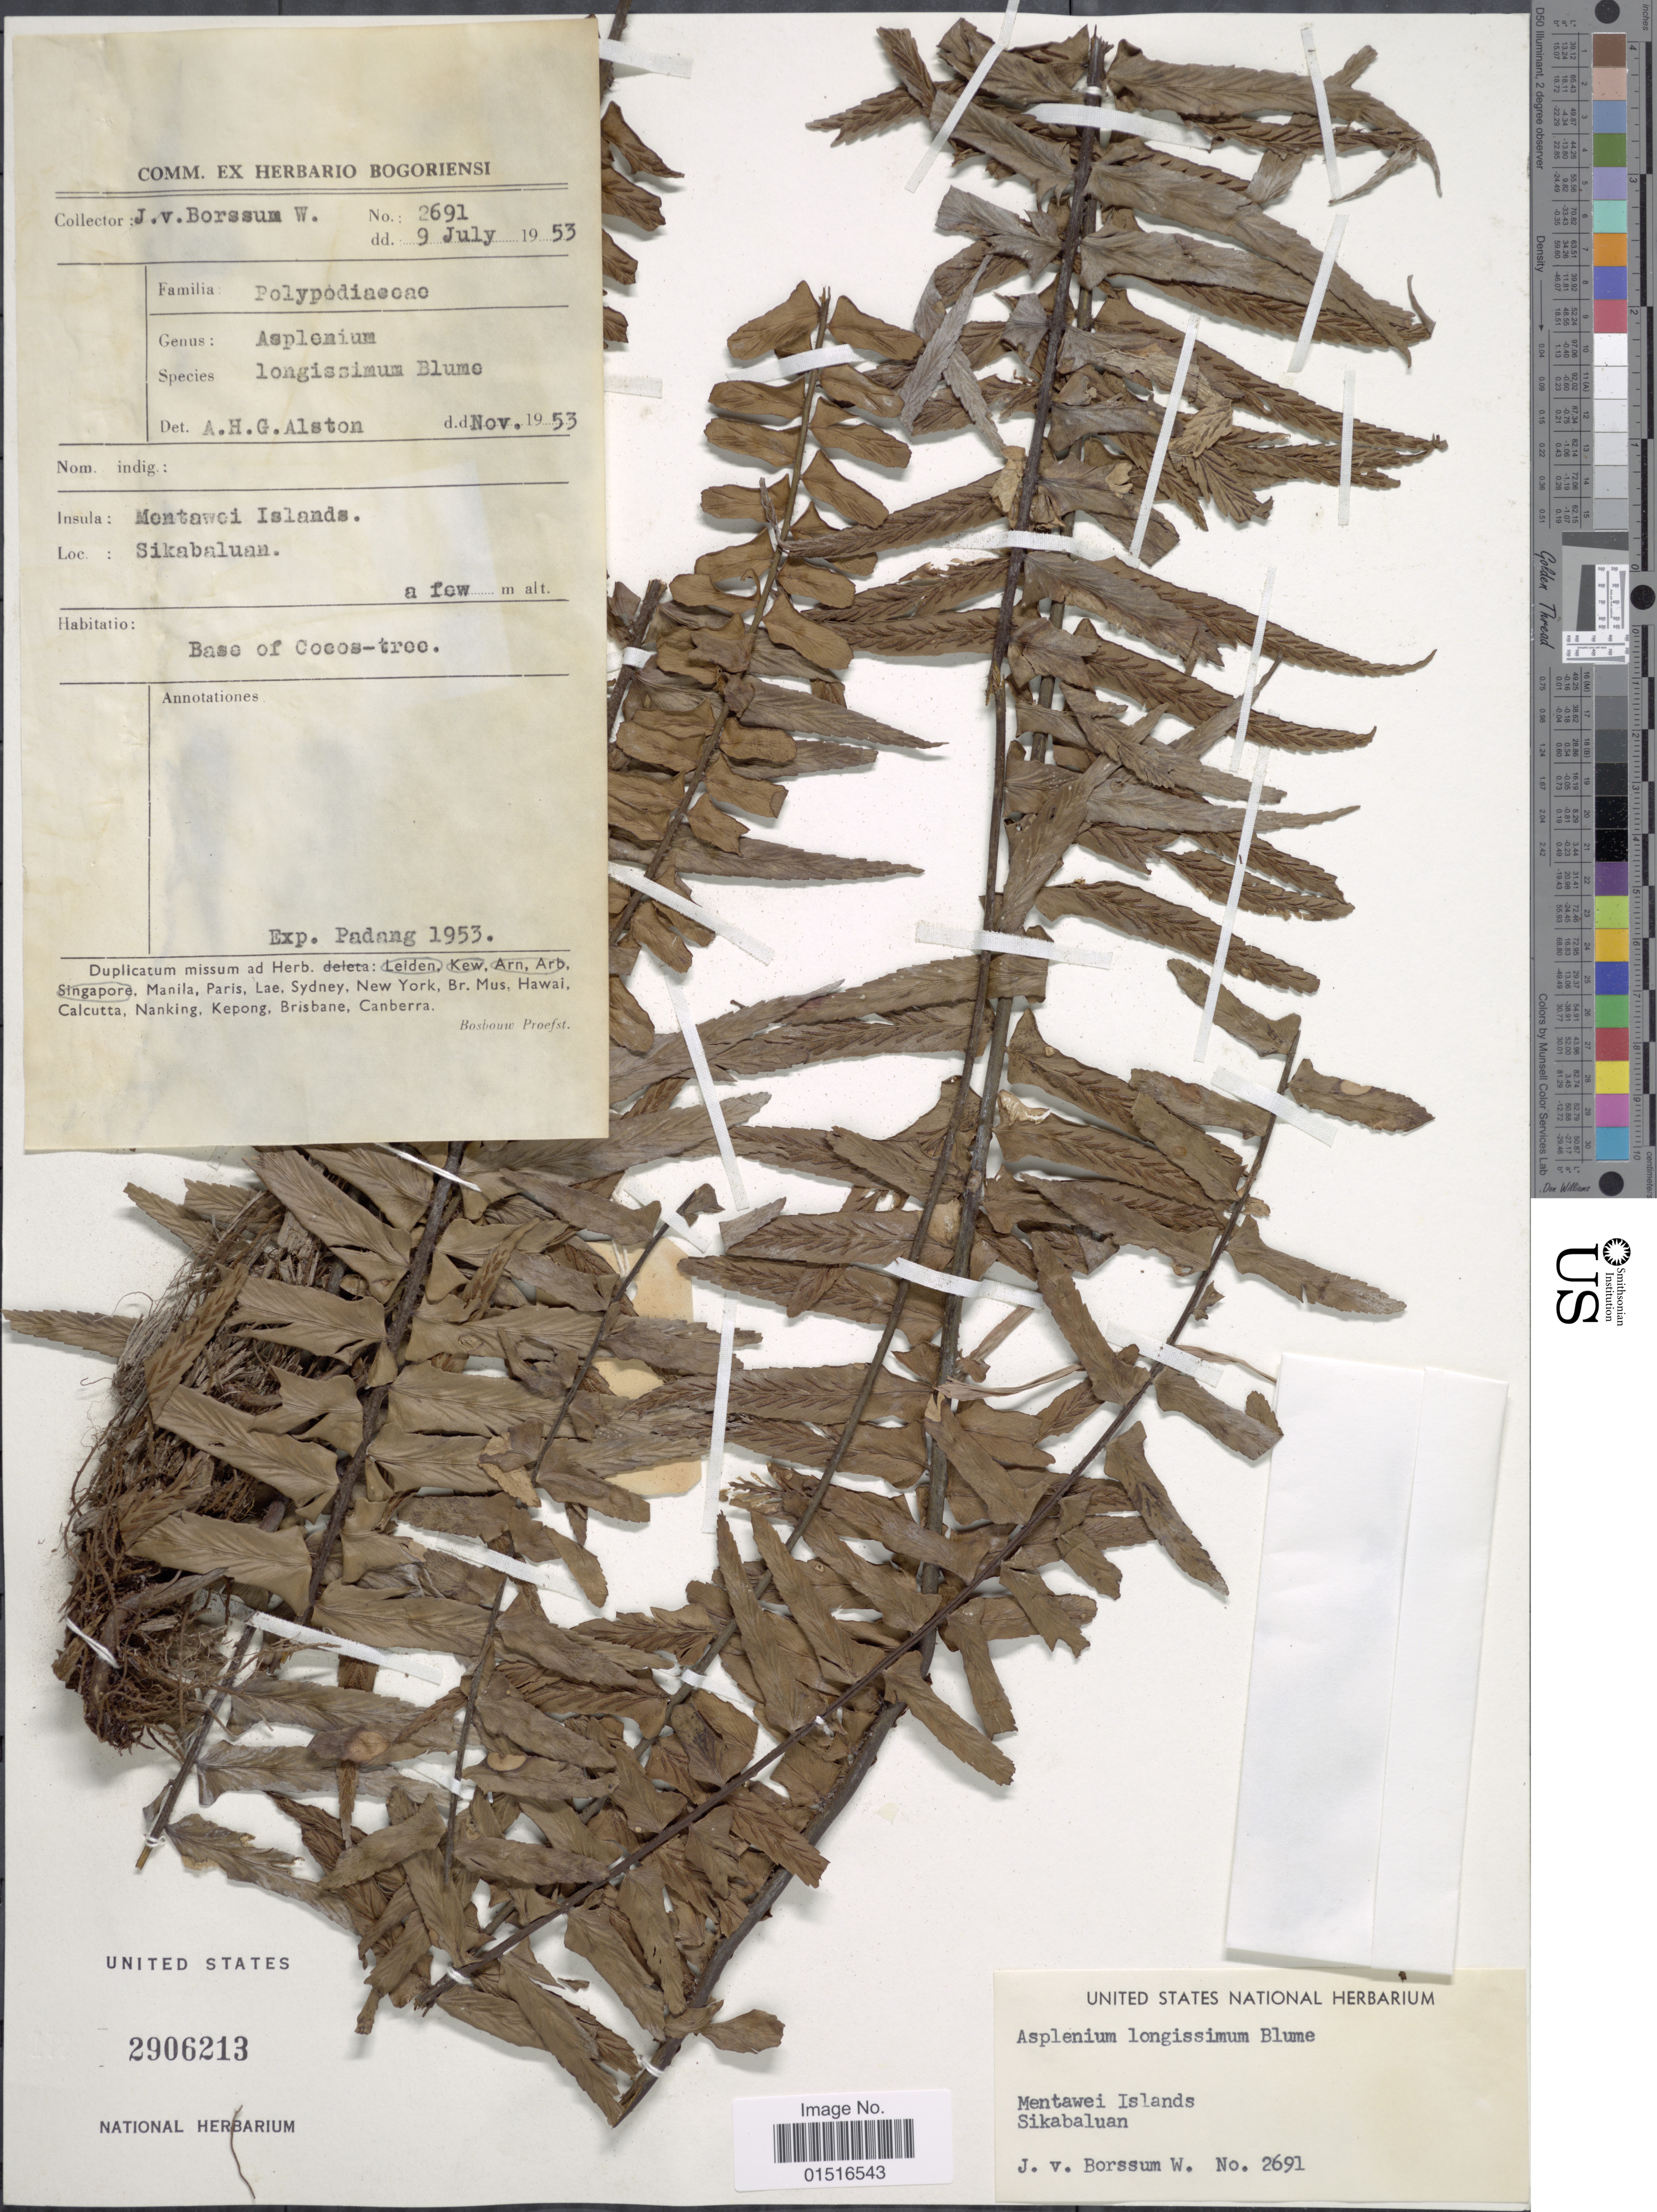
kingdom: Plantae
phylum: Tracheophyta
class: Polypodiopsida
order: Polypodiales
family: Aspleniaceae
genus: Asplenium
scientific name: Asplenium longissimum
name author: Blume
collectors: J. Borssum Waalkes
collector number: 2691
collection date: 1953-07-09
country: Indonesia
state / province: Sumatra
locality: Mentawei Islands, Sikabaluan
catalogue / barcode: US 2906213